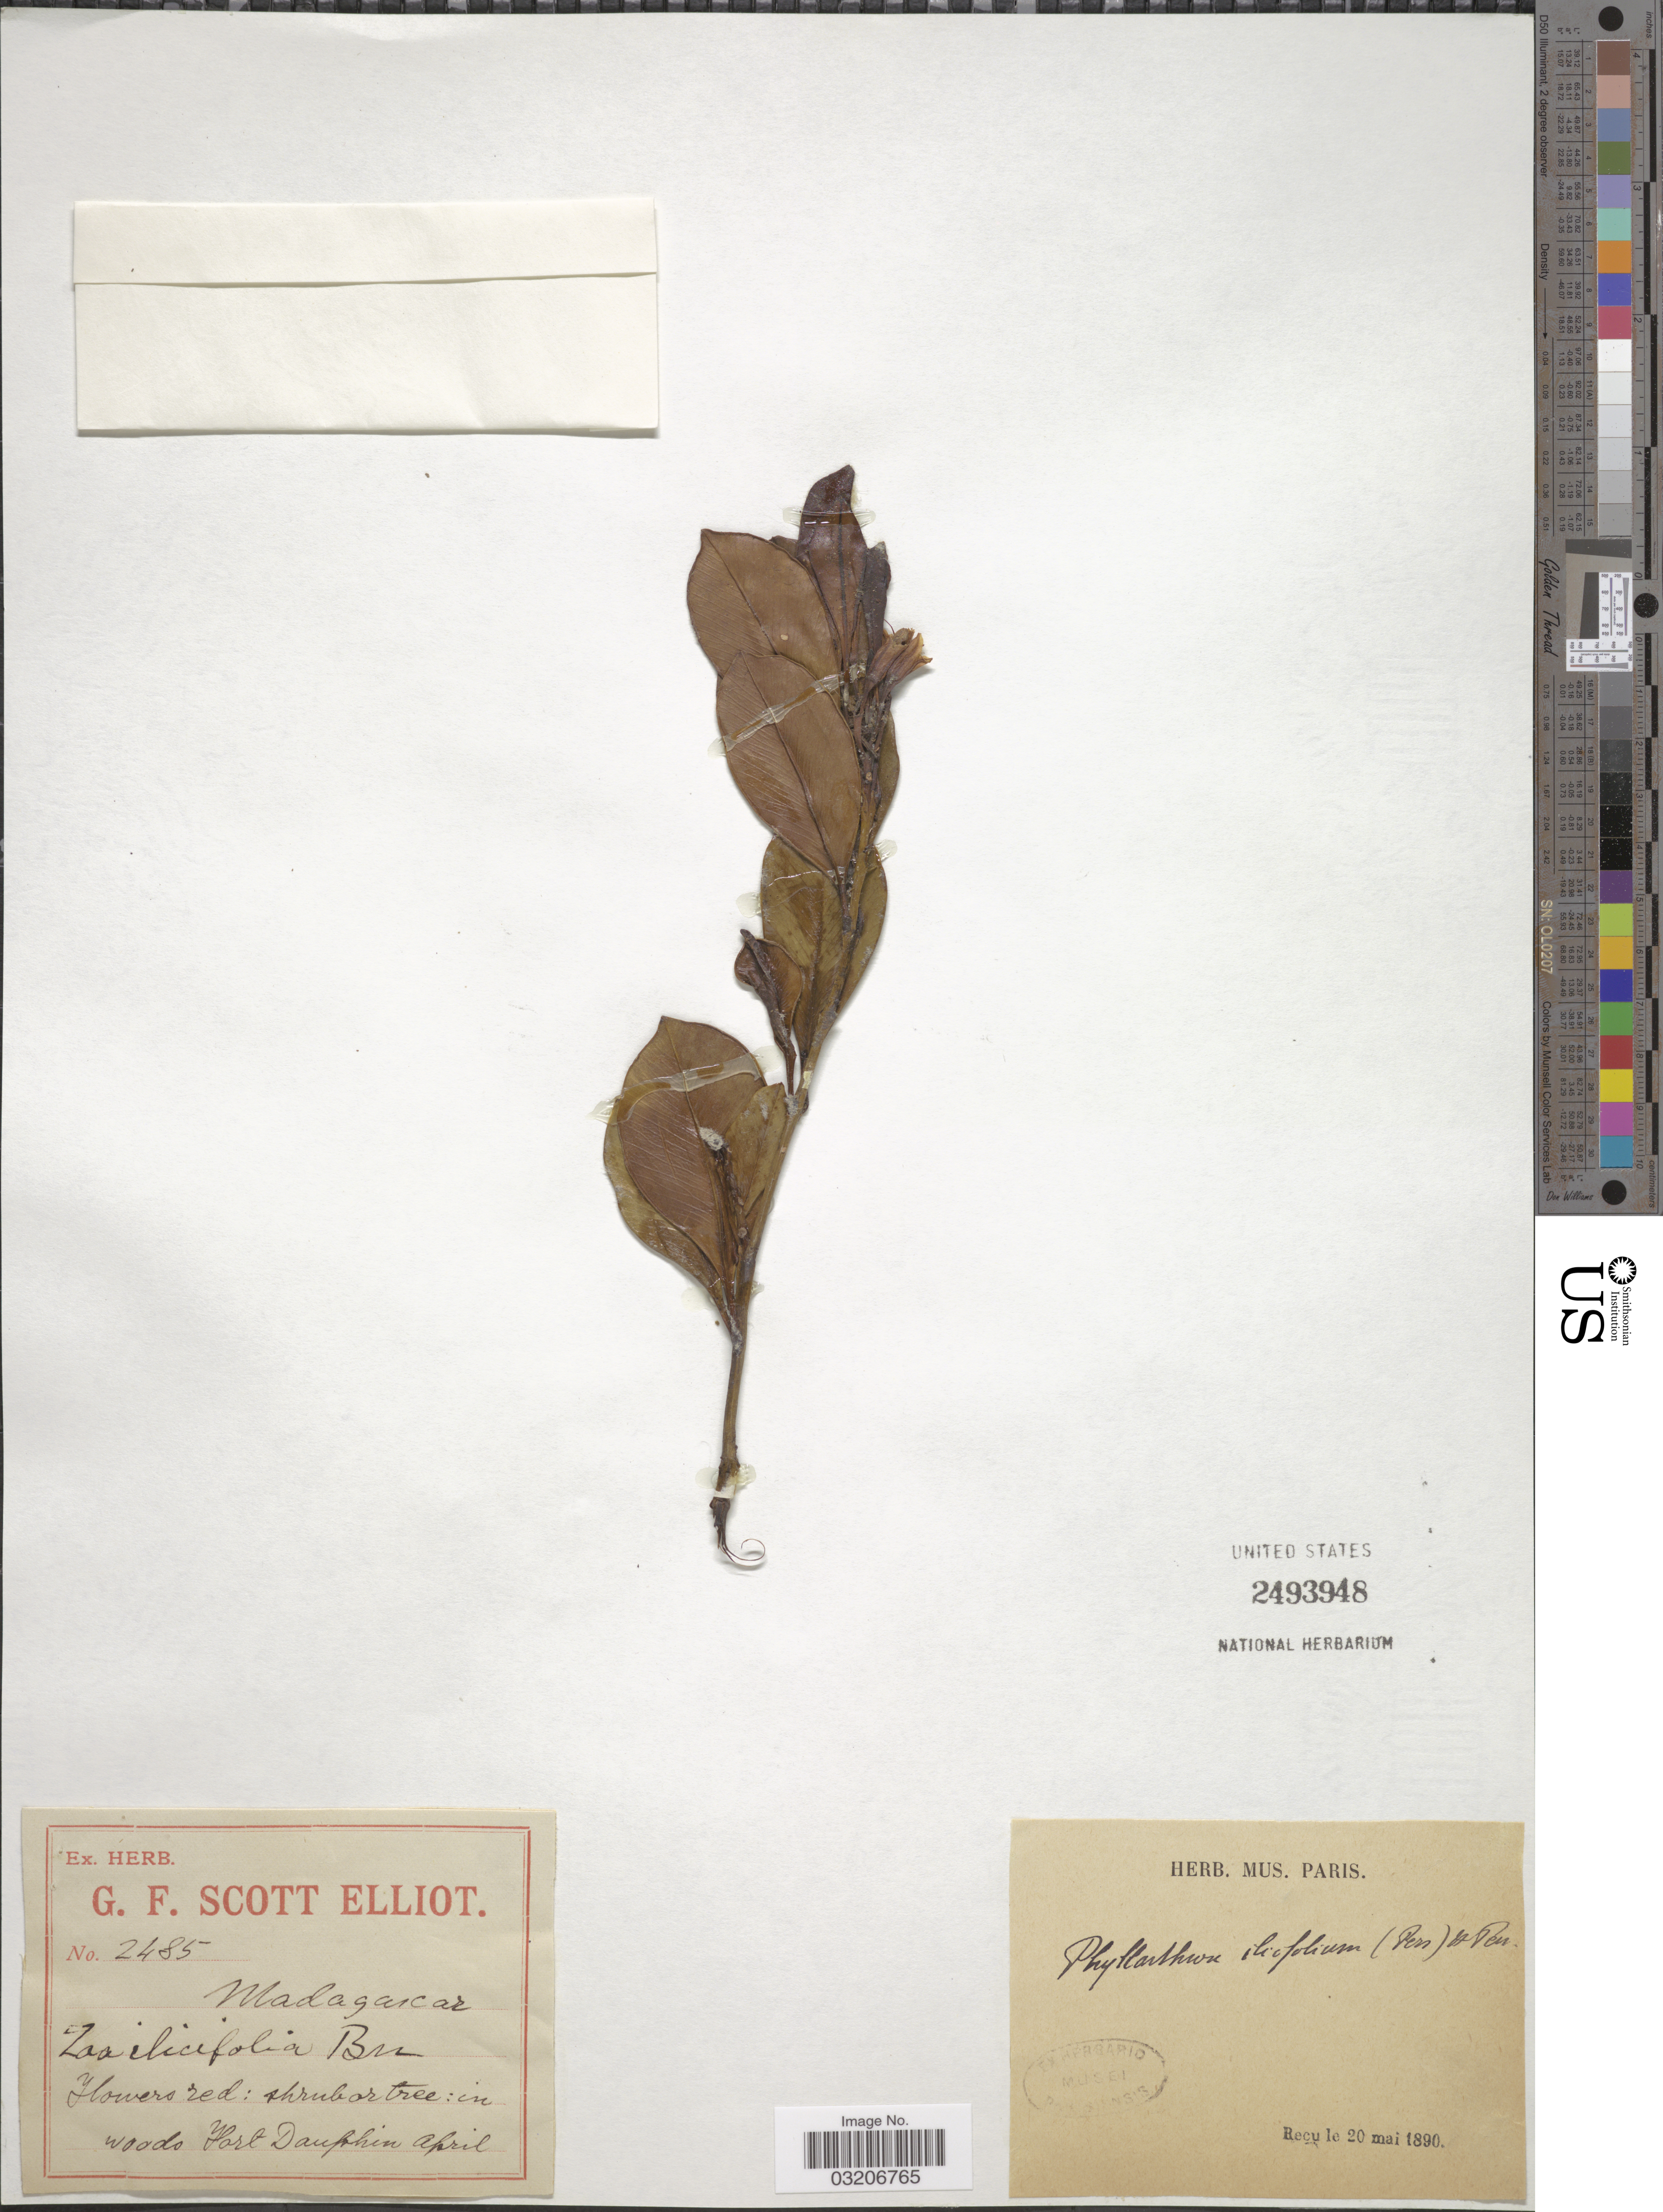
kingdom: Plantae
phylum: Tracheophyta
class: Magnoliopsida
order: Lamiales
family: Bignoniaceae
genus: Phyllarthron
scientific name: Phyllarthron ilicifolium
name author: (Pers.) H. Perrier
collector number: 2485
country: Madagascar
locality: In woods Fort Dauphin.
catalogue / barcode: US 2493948